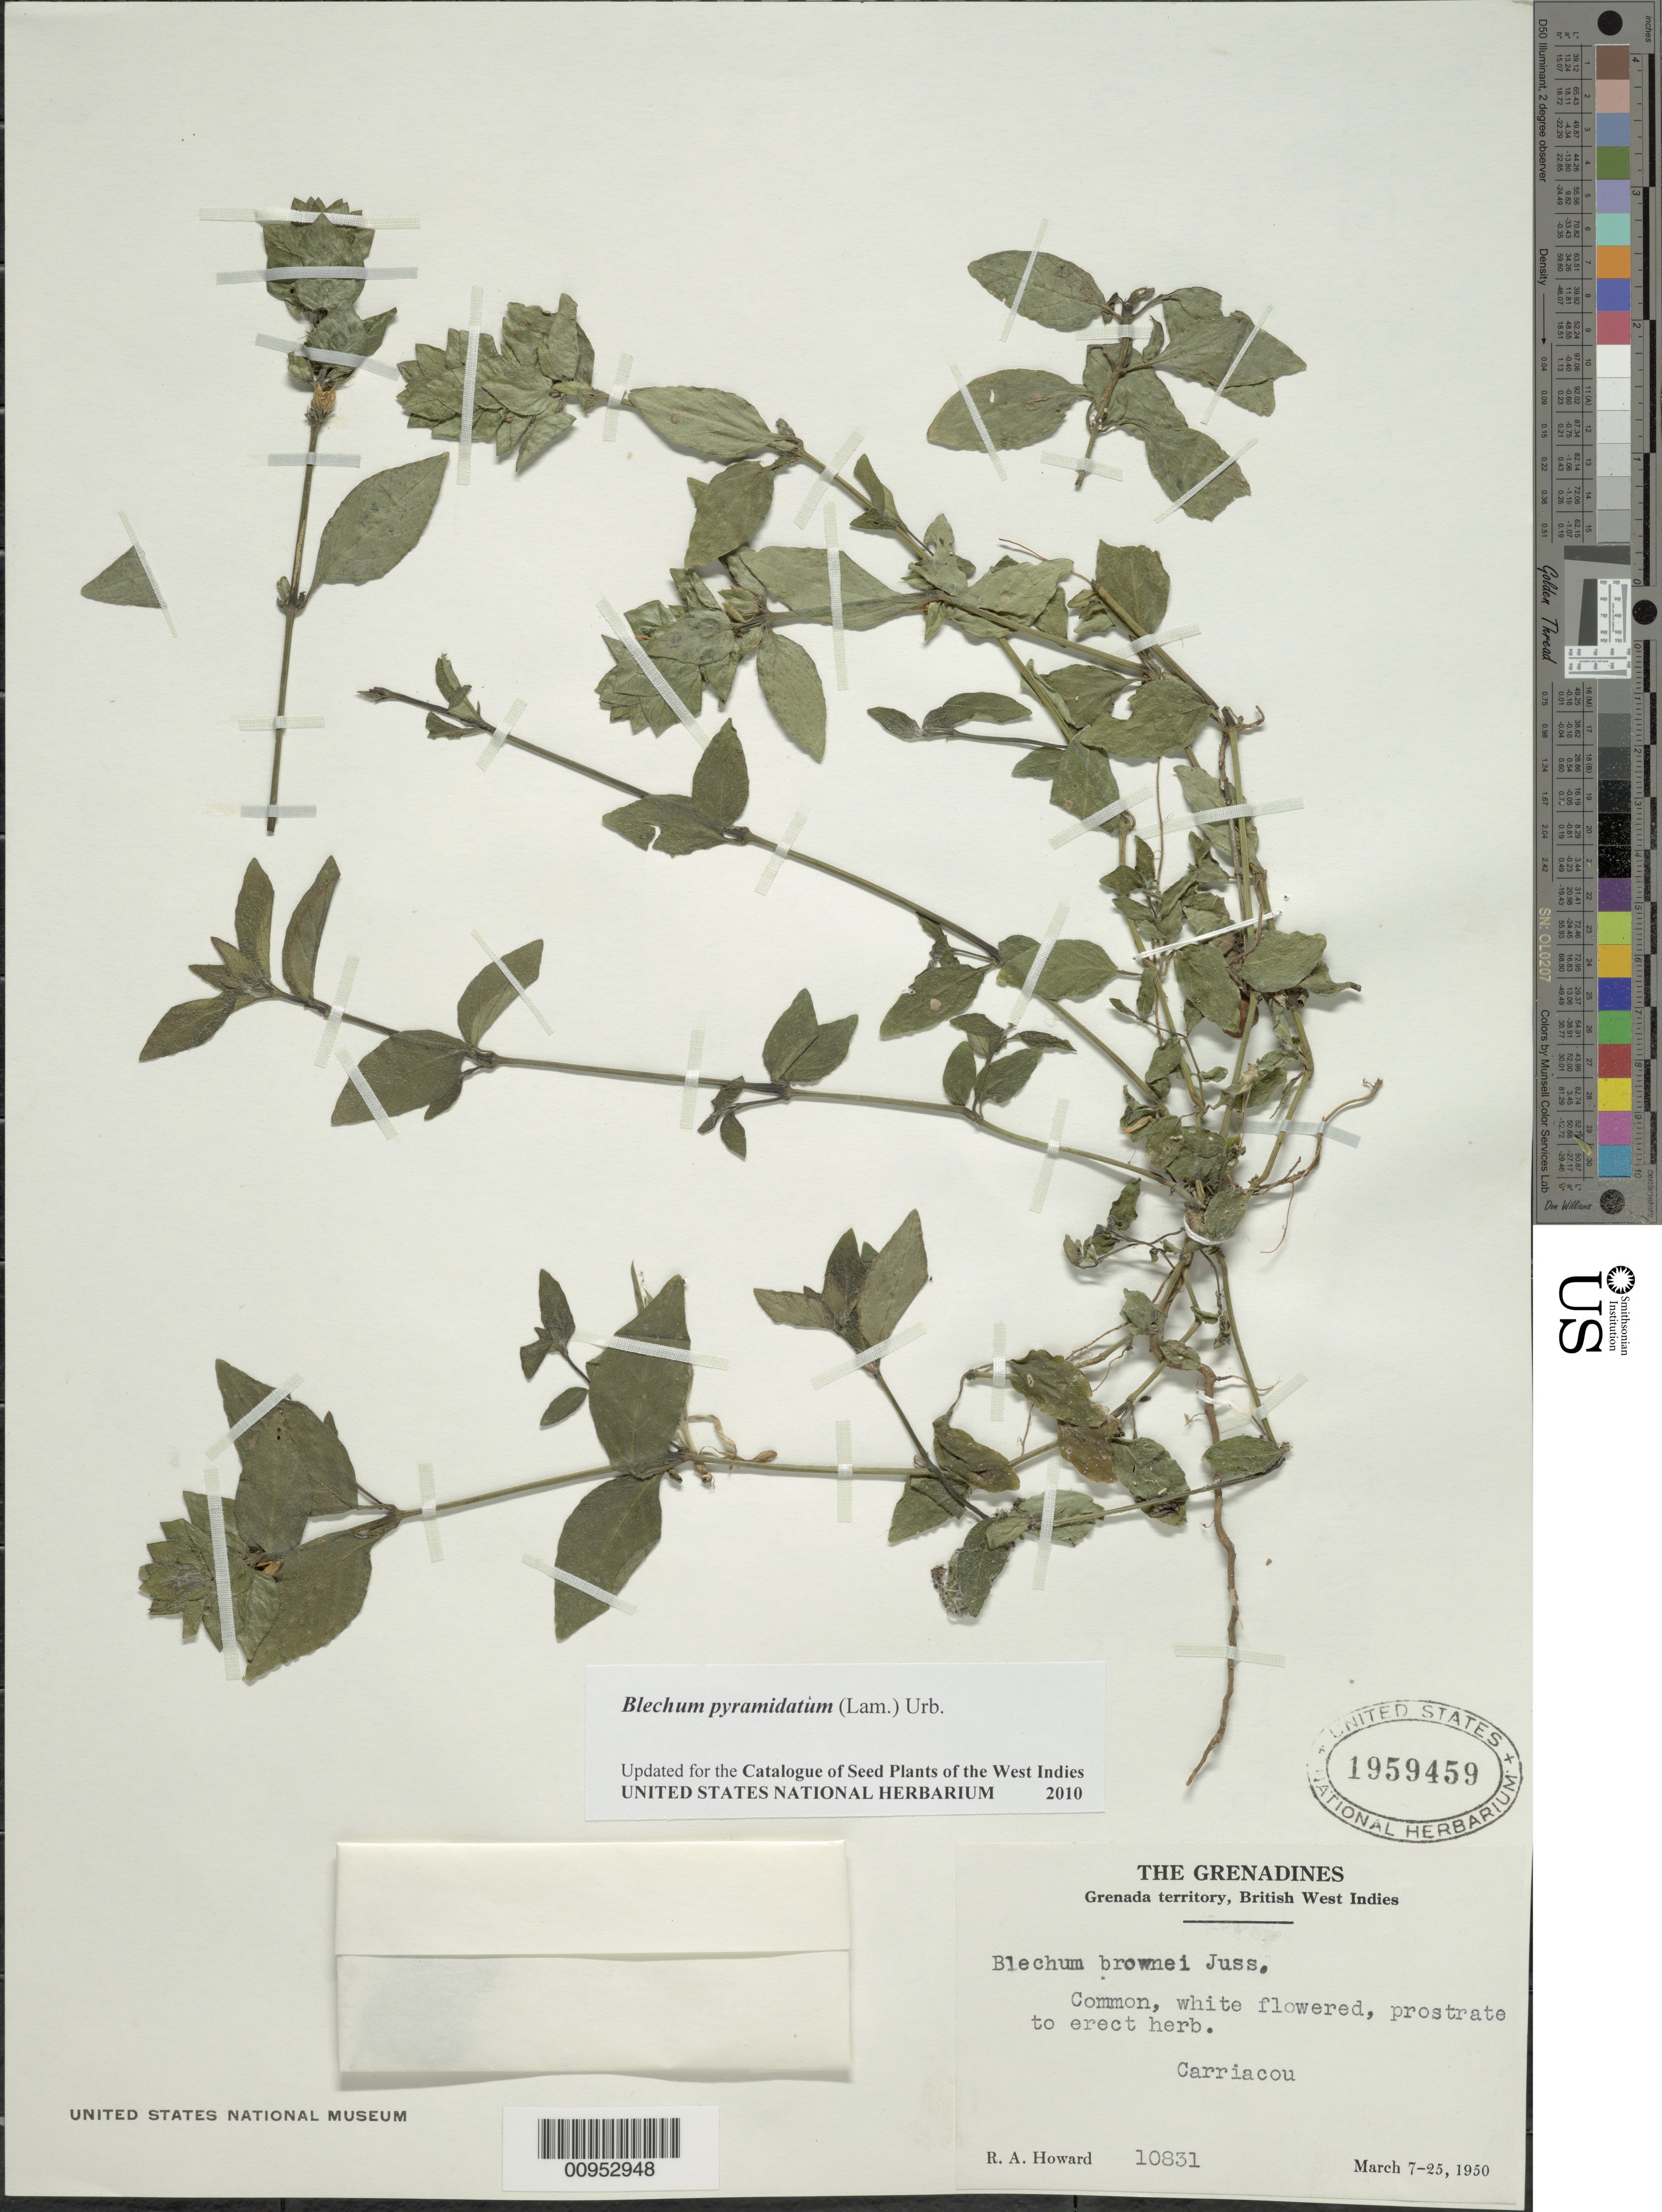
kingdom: Plantae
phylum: Tracheophyta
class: Magnoliopsida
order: Lamiales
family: Acanthaceae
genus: Blechum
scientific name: Blechum pyramidatum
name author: (Lam.) Urb.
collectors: R. A. Howard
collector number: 10831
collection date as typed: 07 Mar 1950 to 25 Mar 1950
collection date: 1950-03-07/1950-03-25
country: Grenada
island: Grenada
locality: Carriacou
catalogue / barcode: US 1959459